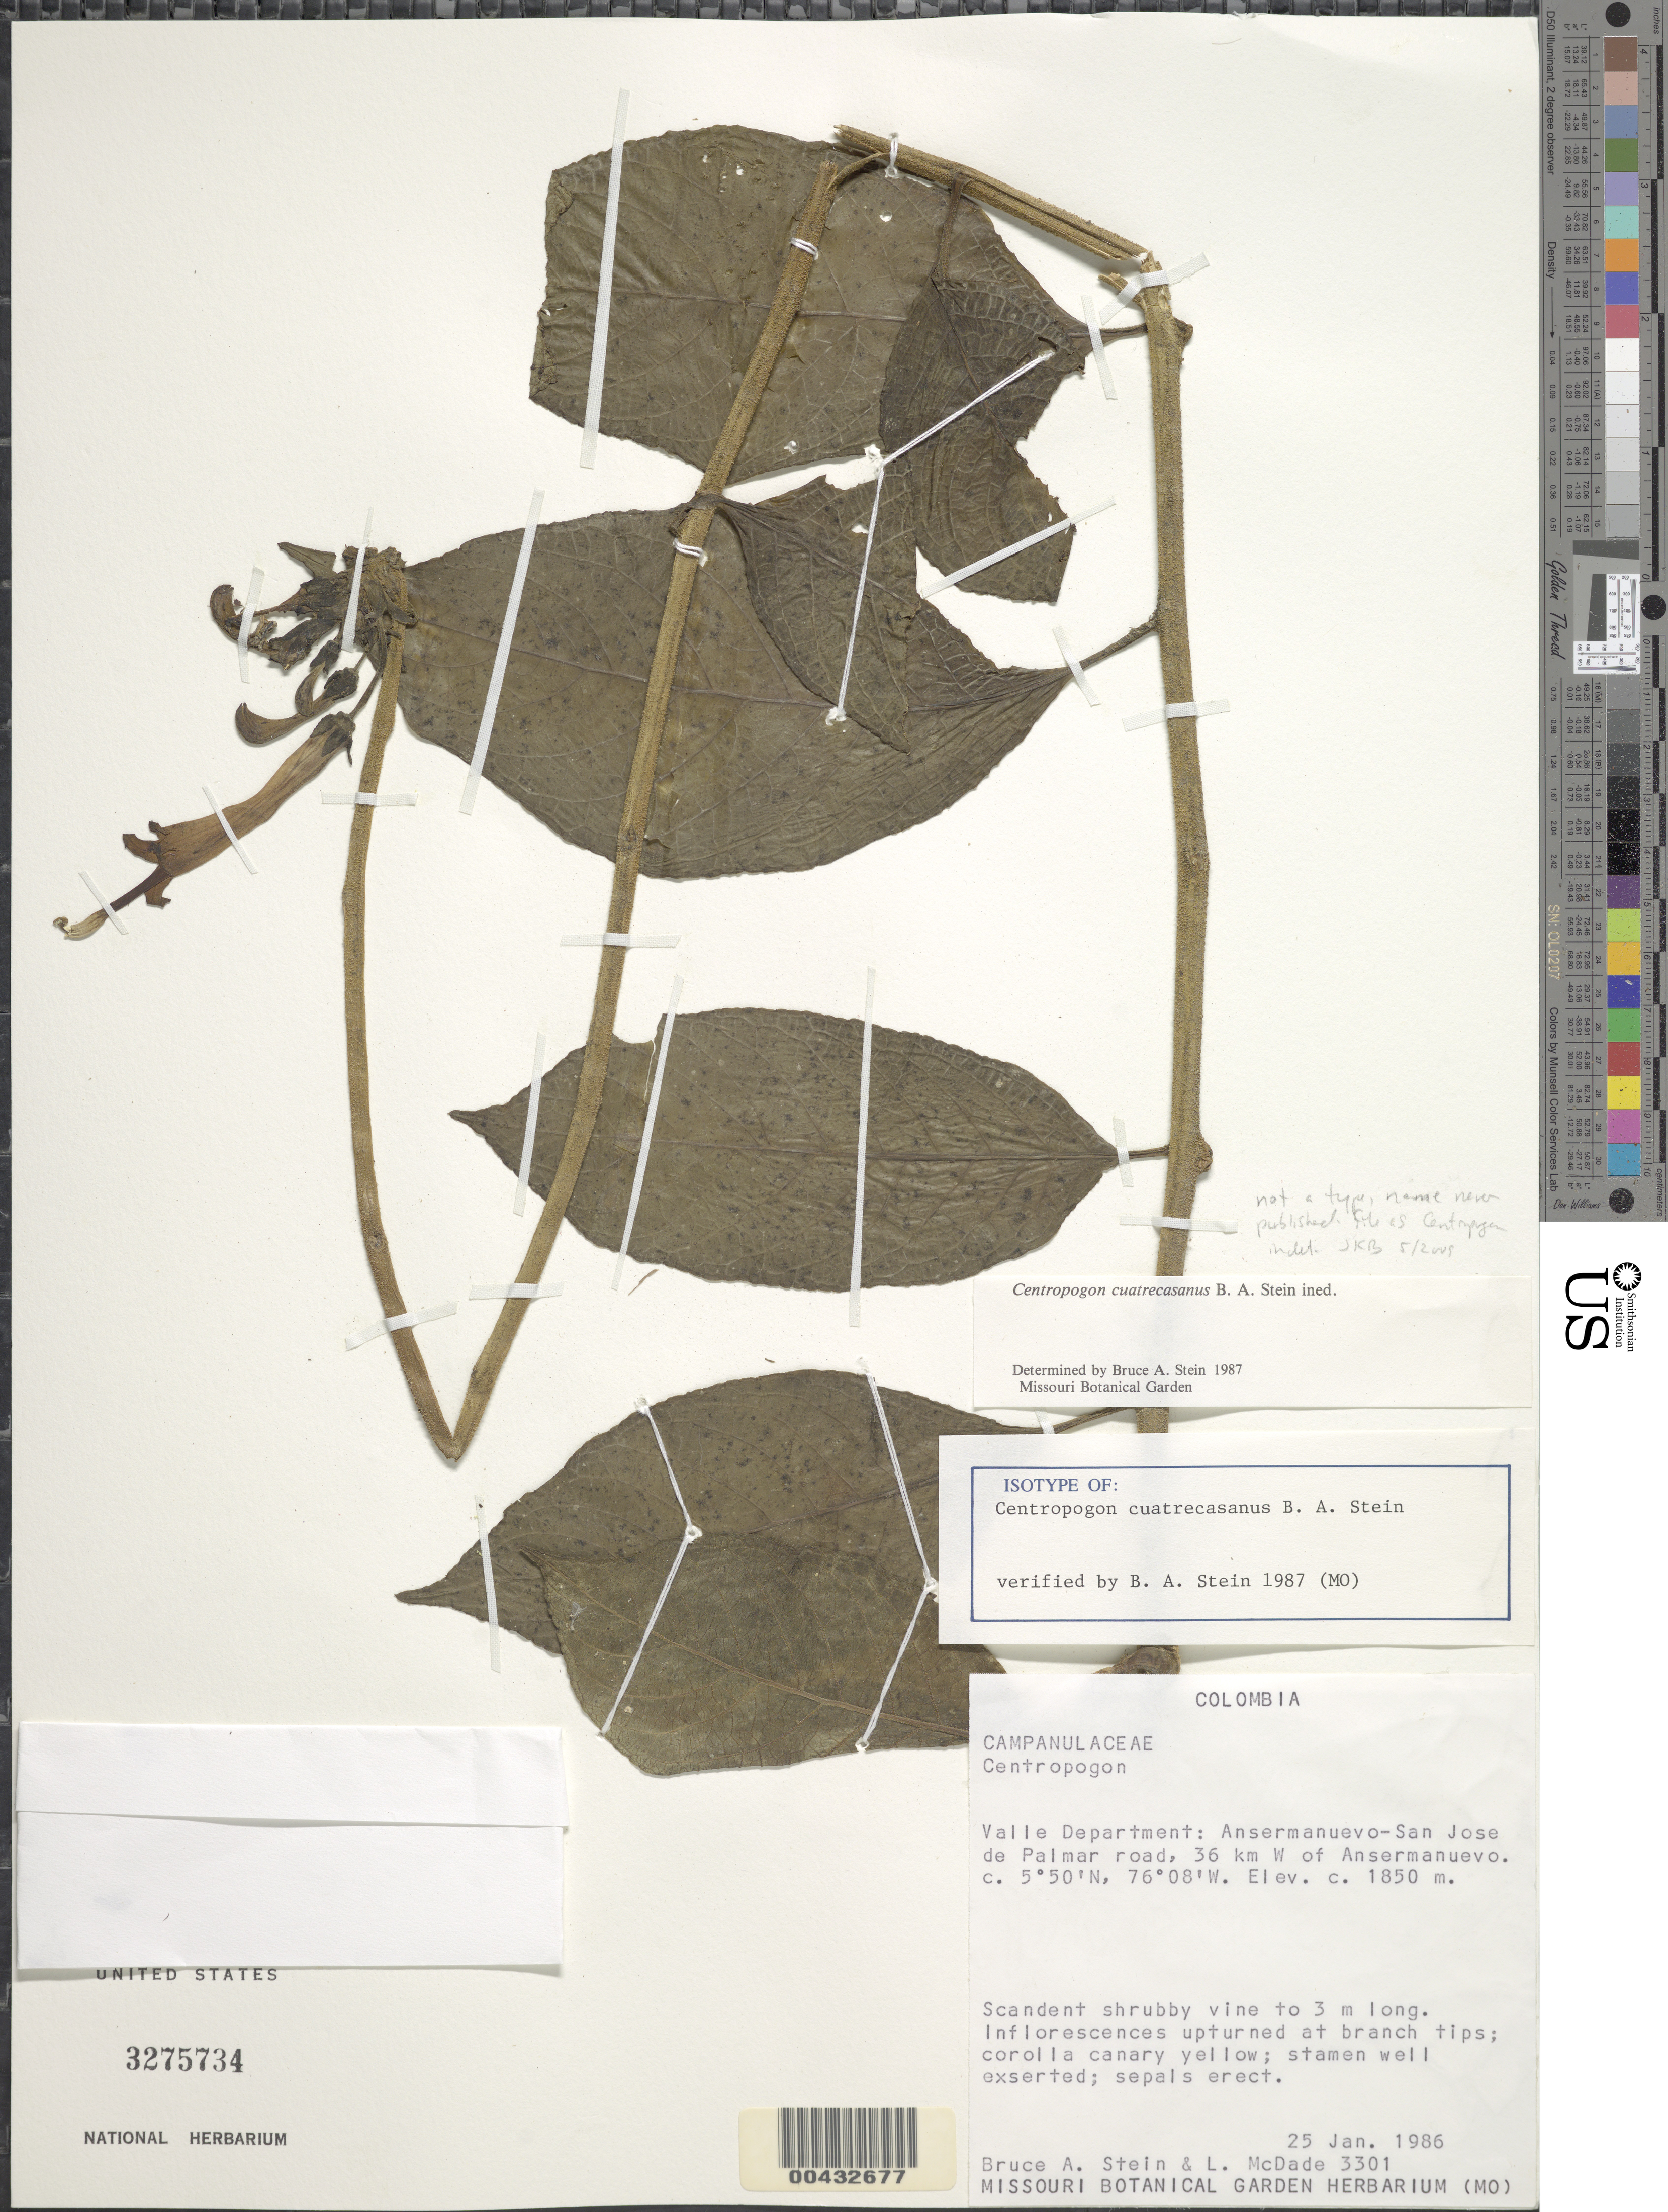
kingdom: Plantae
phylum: Tracheophyta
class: Magnoliopsida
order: Asterales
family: Campanulaceae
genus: Centropogon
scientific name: Centropogon sp.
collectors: B. A. Stein & L. McDade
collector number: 3301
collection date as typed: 25 Jan 1986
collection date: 1986-01-25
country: Colombia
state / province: Valle del Cauca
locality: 36 km W of Anserma Nuevo-San Jose de Palmar Road.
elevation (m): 1850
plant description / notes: Specimen annotated as "isotype" of Centropogon cuatrecasanus B.A. Stein. Not a type, name never published.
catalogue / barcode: US 3275734